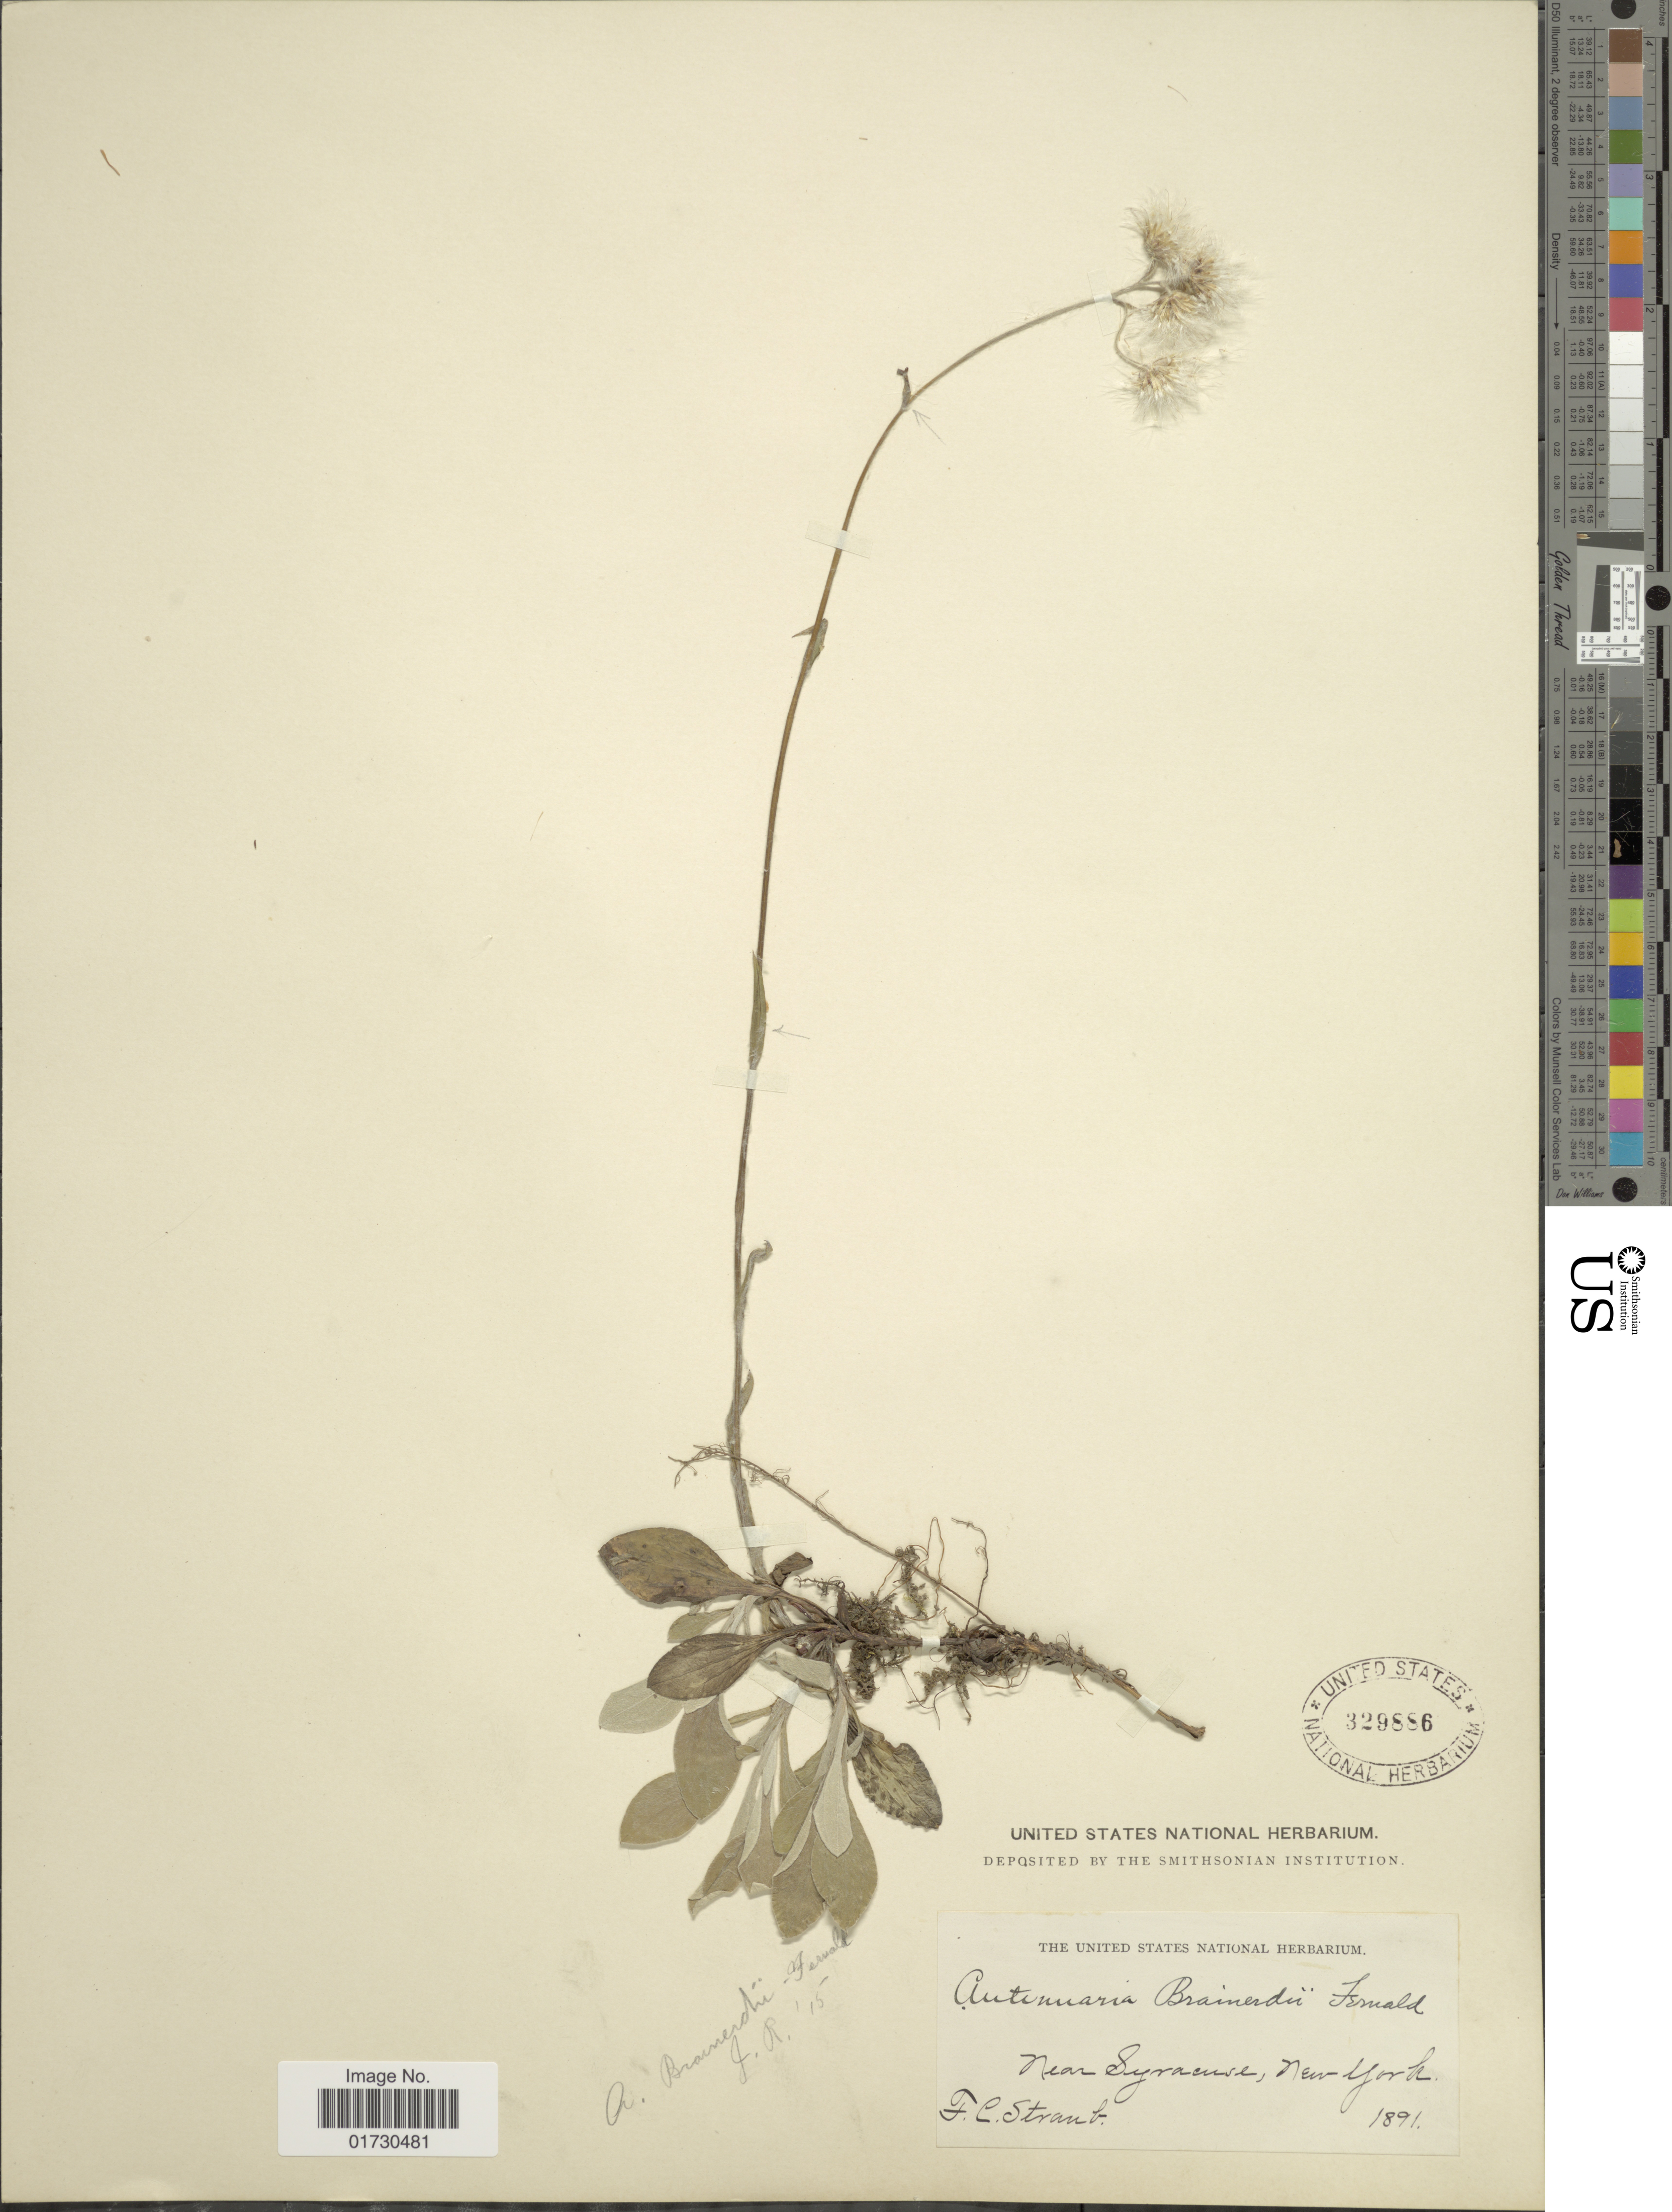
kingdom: Plantae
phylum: Tracheophyta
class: Magnoliopsida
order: Asterales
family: Asteraceae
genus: Antennaria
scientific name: Antennaria brainerdii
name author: Fernald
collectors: F. Straub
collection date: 1891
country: United States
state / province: New York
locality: Near Syracuse, New York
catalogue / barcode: US 329886